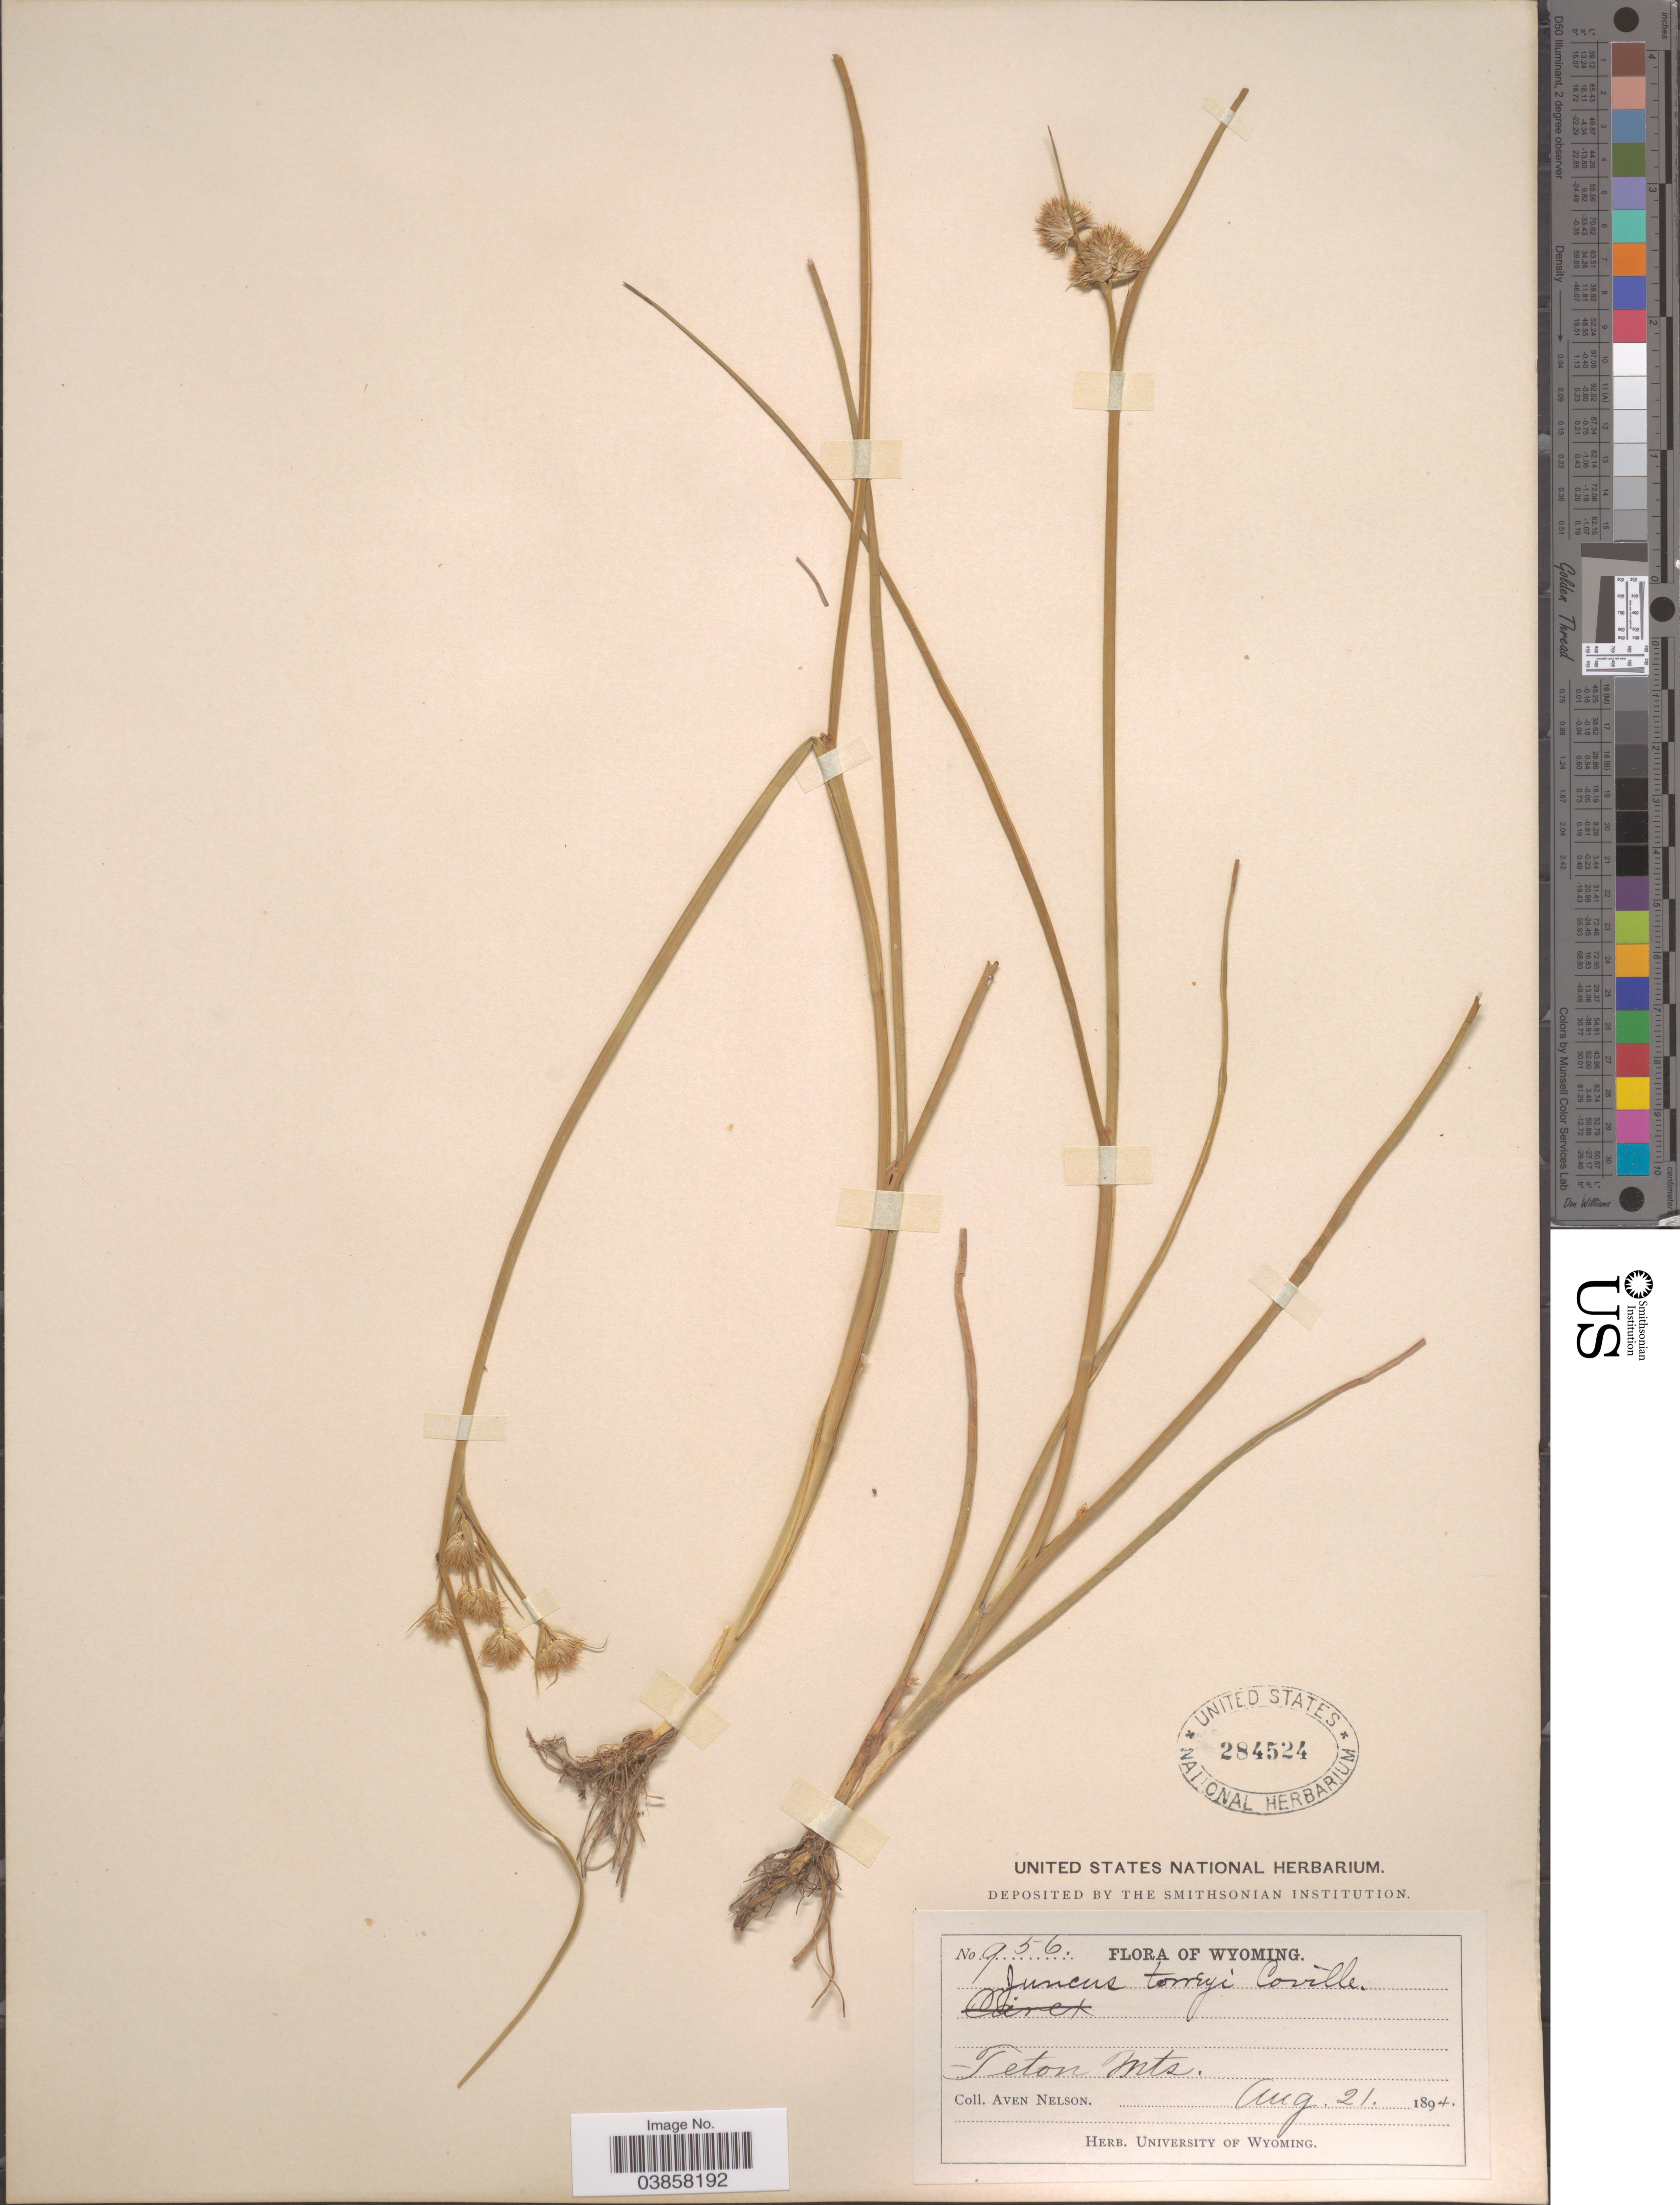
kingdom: Plantae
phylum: Tracheophyta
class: Liliopsida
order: Poales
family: Juncaceae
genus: Juncus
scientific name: Juncus torreyi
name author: Coville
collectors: A. Nelson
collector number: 956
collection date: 1894-08-21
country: United States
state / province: Wyoming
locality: Teton Mts.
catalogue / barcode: US 284524